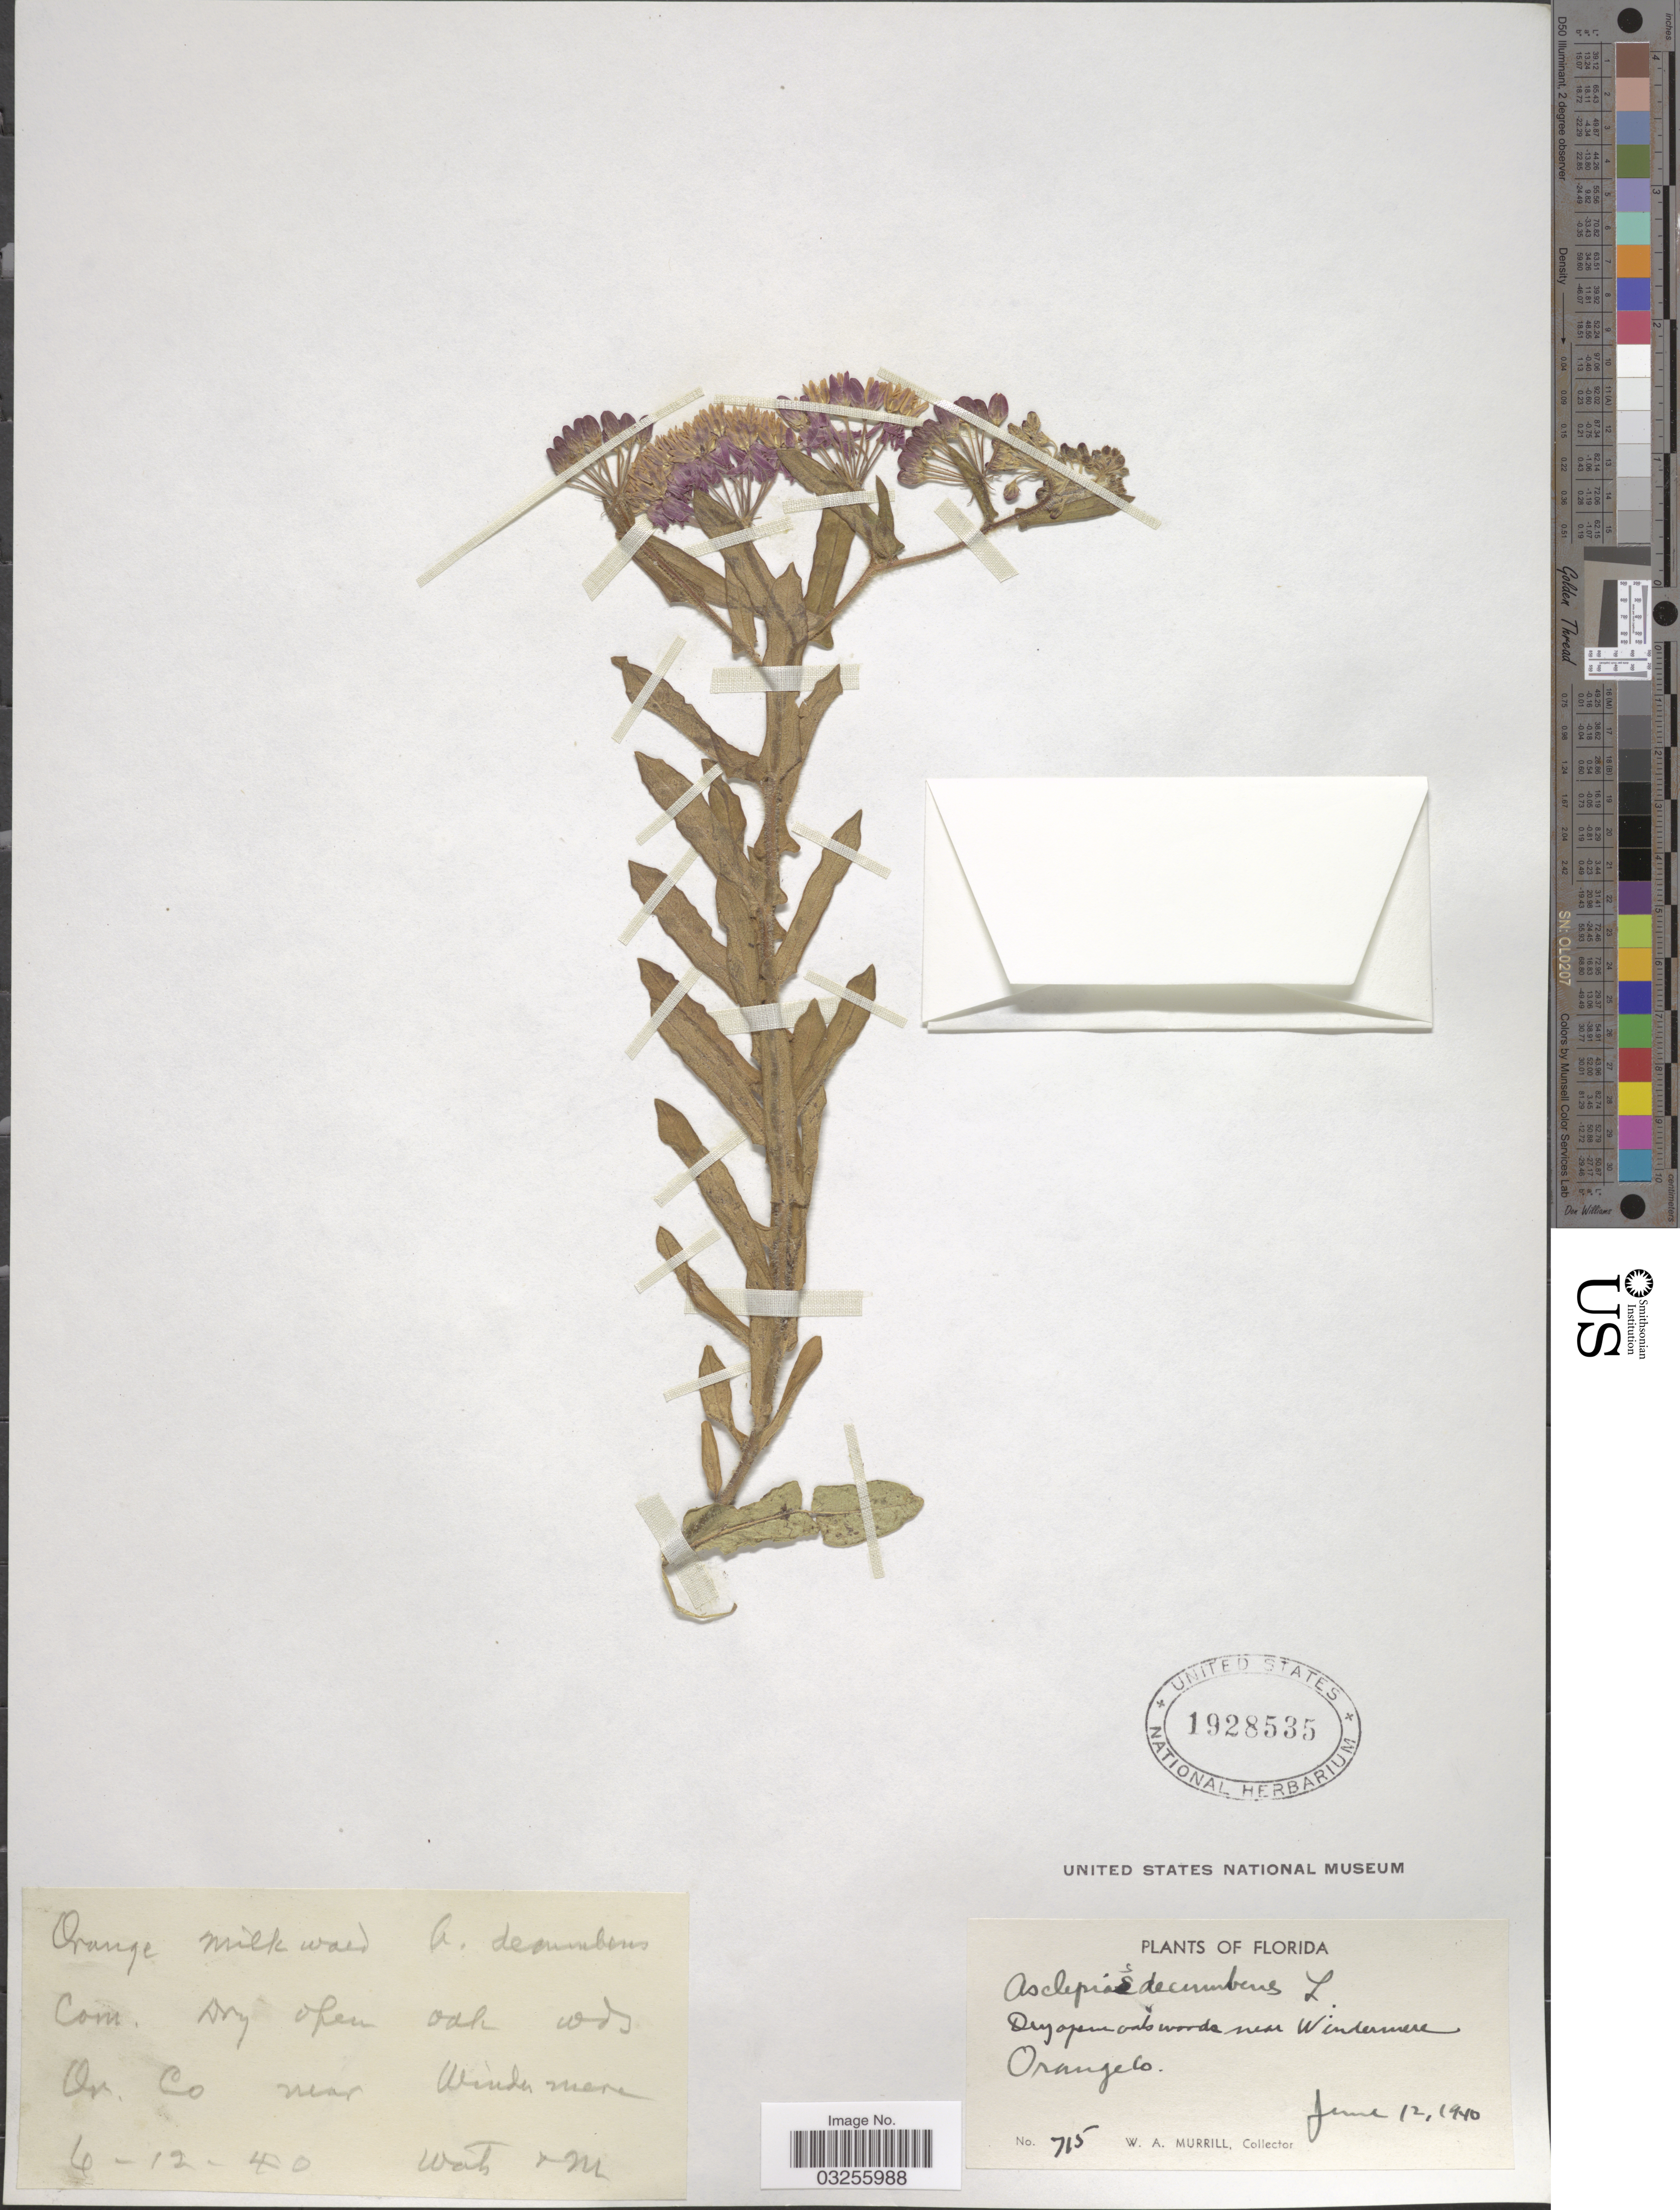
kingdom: Plantae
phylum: Tracheophyta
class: Magnoliopsida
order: Gentianales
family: Apocynaceae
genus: Asclepias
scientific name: Asclepias tuberosa var. rolfsii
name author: ( ex Vail) Shinners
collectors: W. A. Murrill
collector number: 715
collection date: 1940-06-12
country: United States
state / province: Florida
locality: Near Windermere. Orange Co.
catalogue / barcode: US 1928535